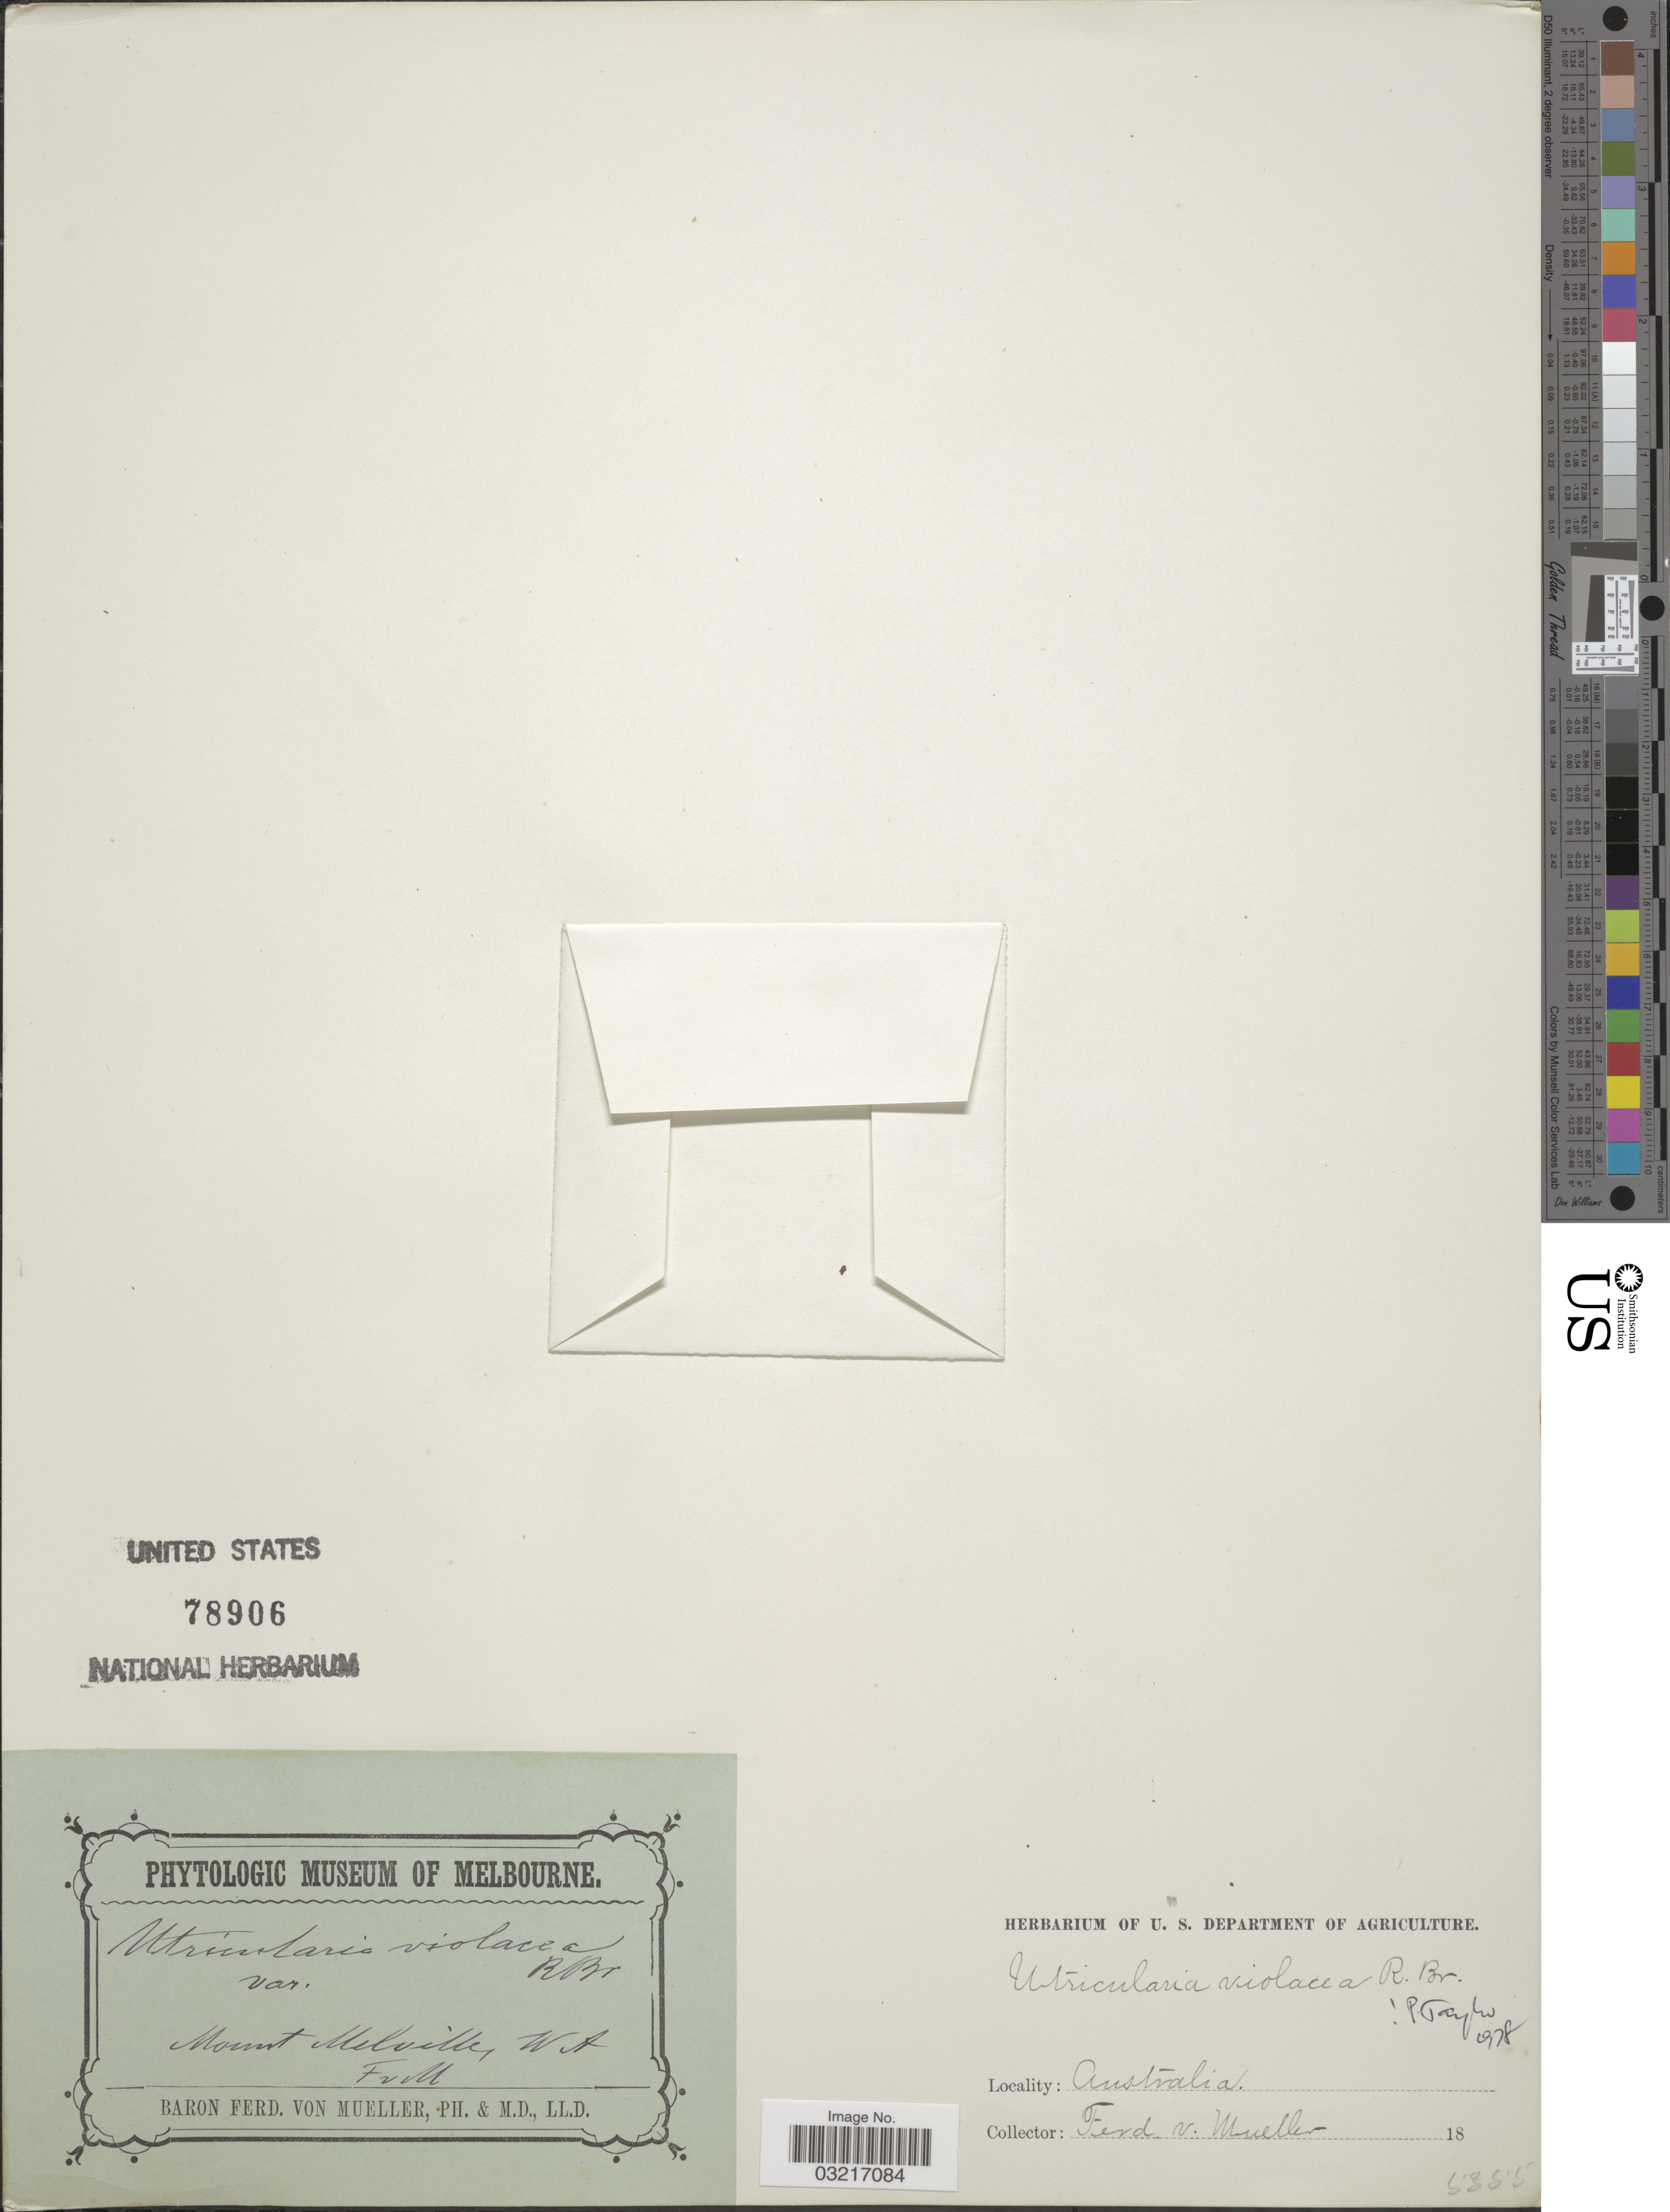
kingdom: Plantae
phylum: Tracheophyta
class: Magnoliopsida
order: Lamiales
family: Lentibulariaceae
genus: Utricularia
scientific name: Utricularia violacea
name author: R. Br.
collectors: F. Mueller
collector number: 5355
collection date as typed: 18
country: Australia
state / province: Western Australia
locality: Mount Melville.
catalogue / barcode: US 78906